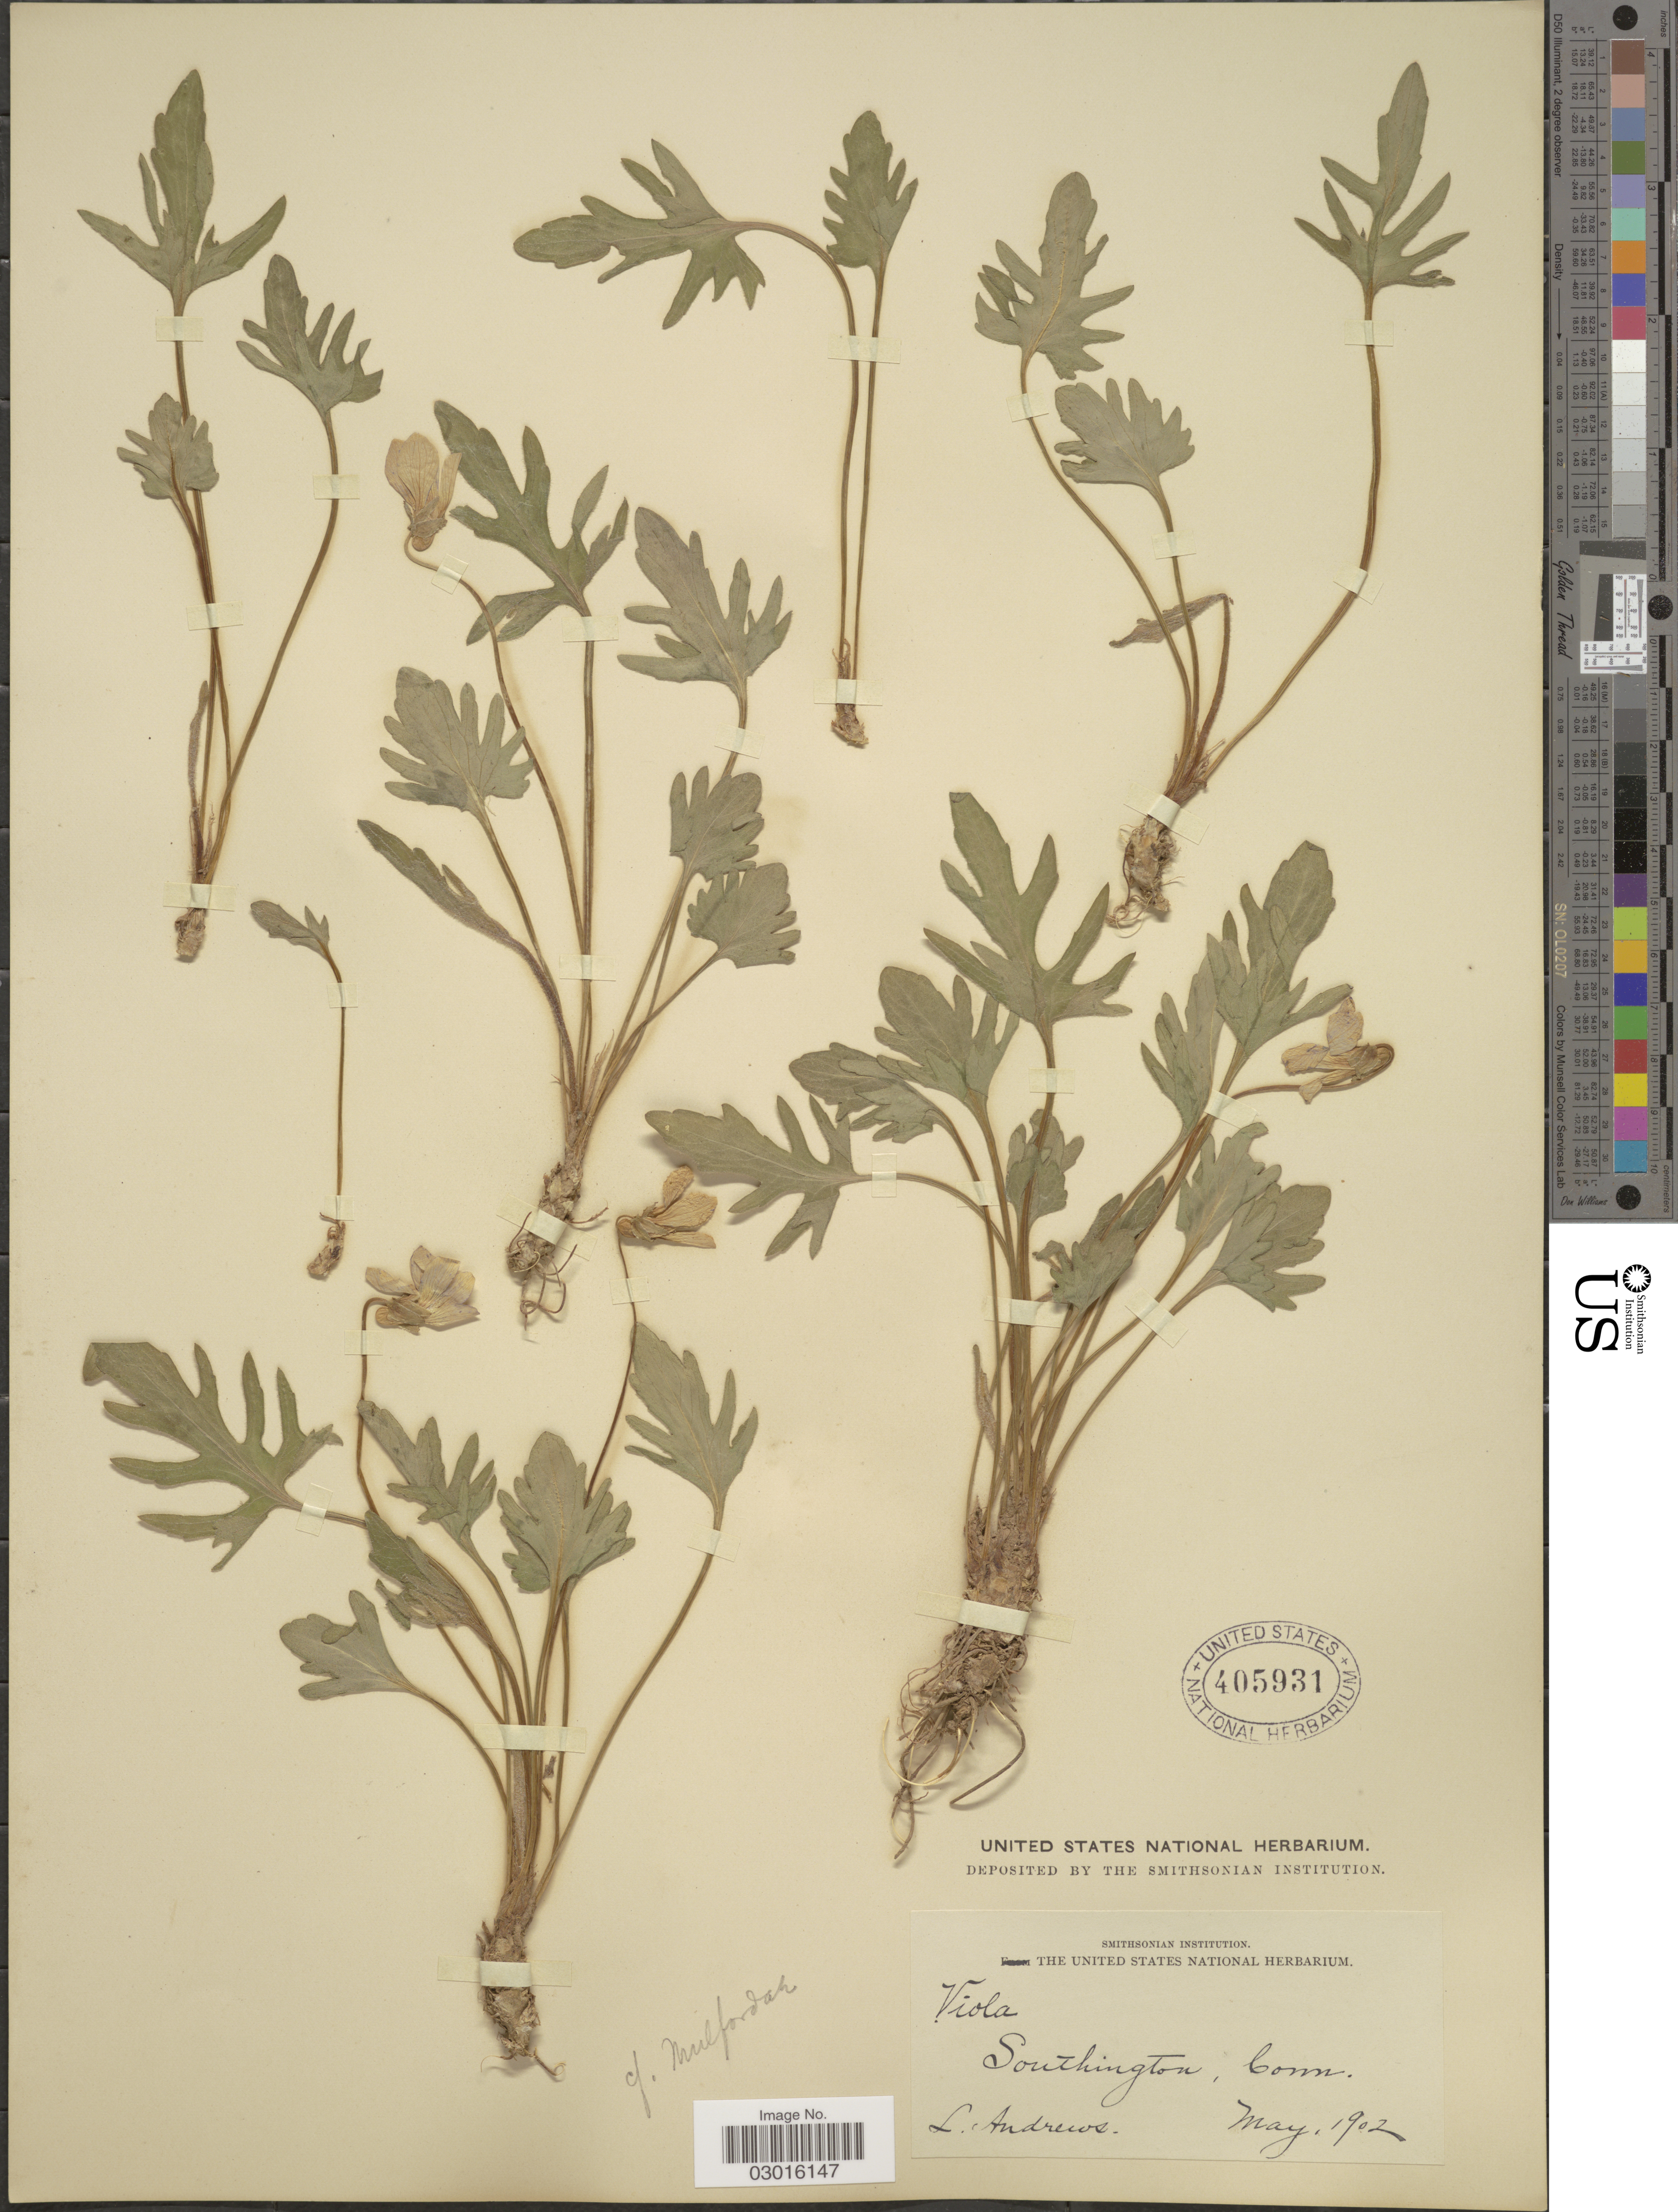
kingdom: Plantae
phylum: Tracheophyta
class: Magnoliopsida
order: Malpighiales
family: Violaceae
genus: Viola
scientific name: Viola x mulfordiae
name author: Pollard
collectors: L. Andrews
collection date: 1902-05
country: United States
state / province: Connecticut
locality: Southington.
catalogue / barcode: US 405931